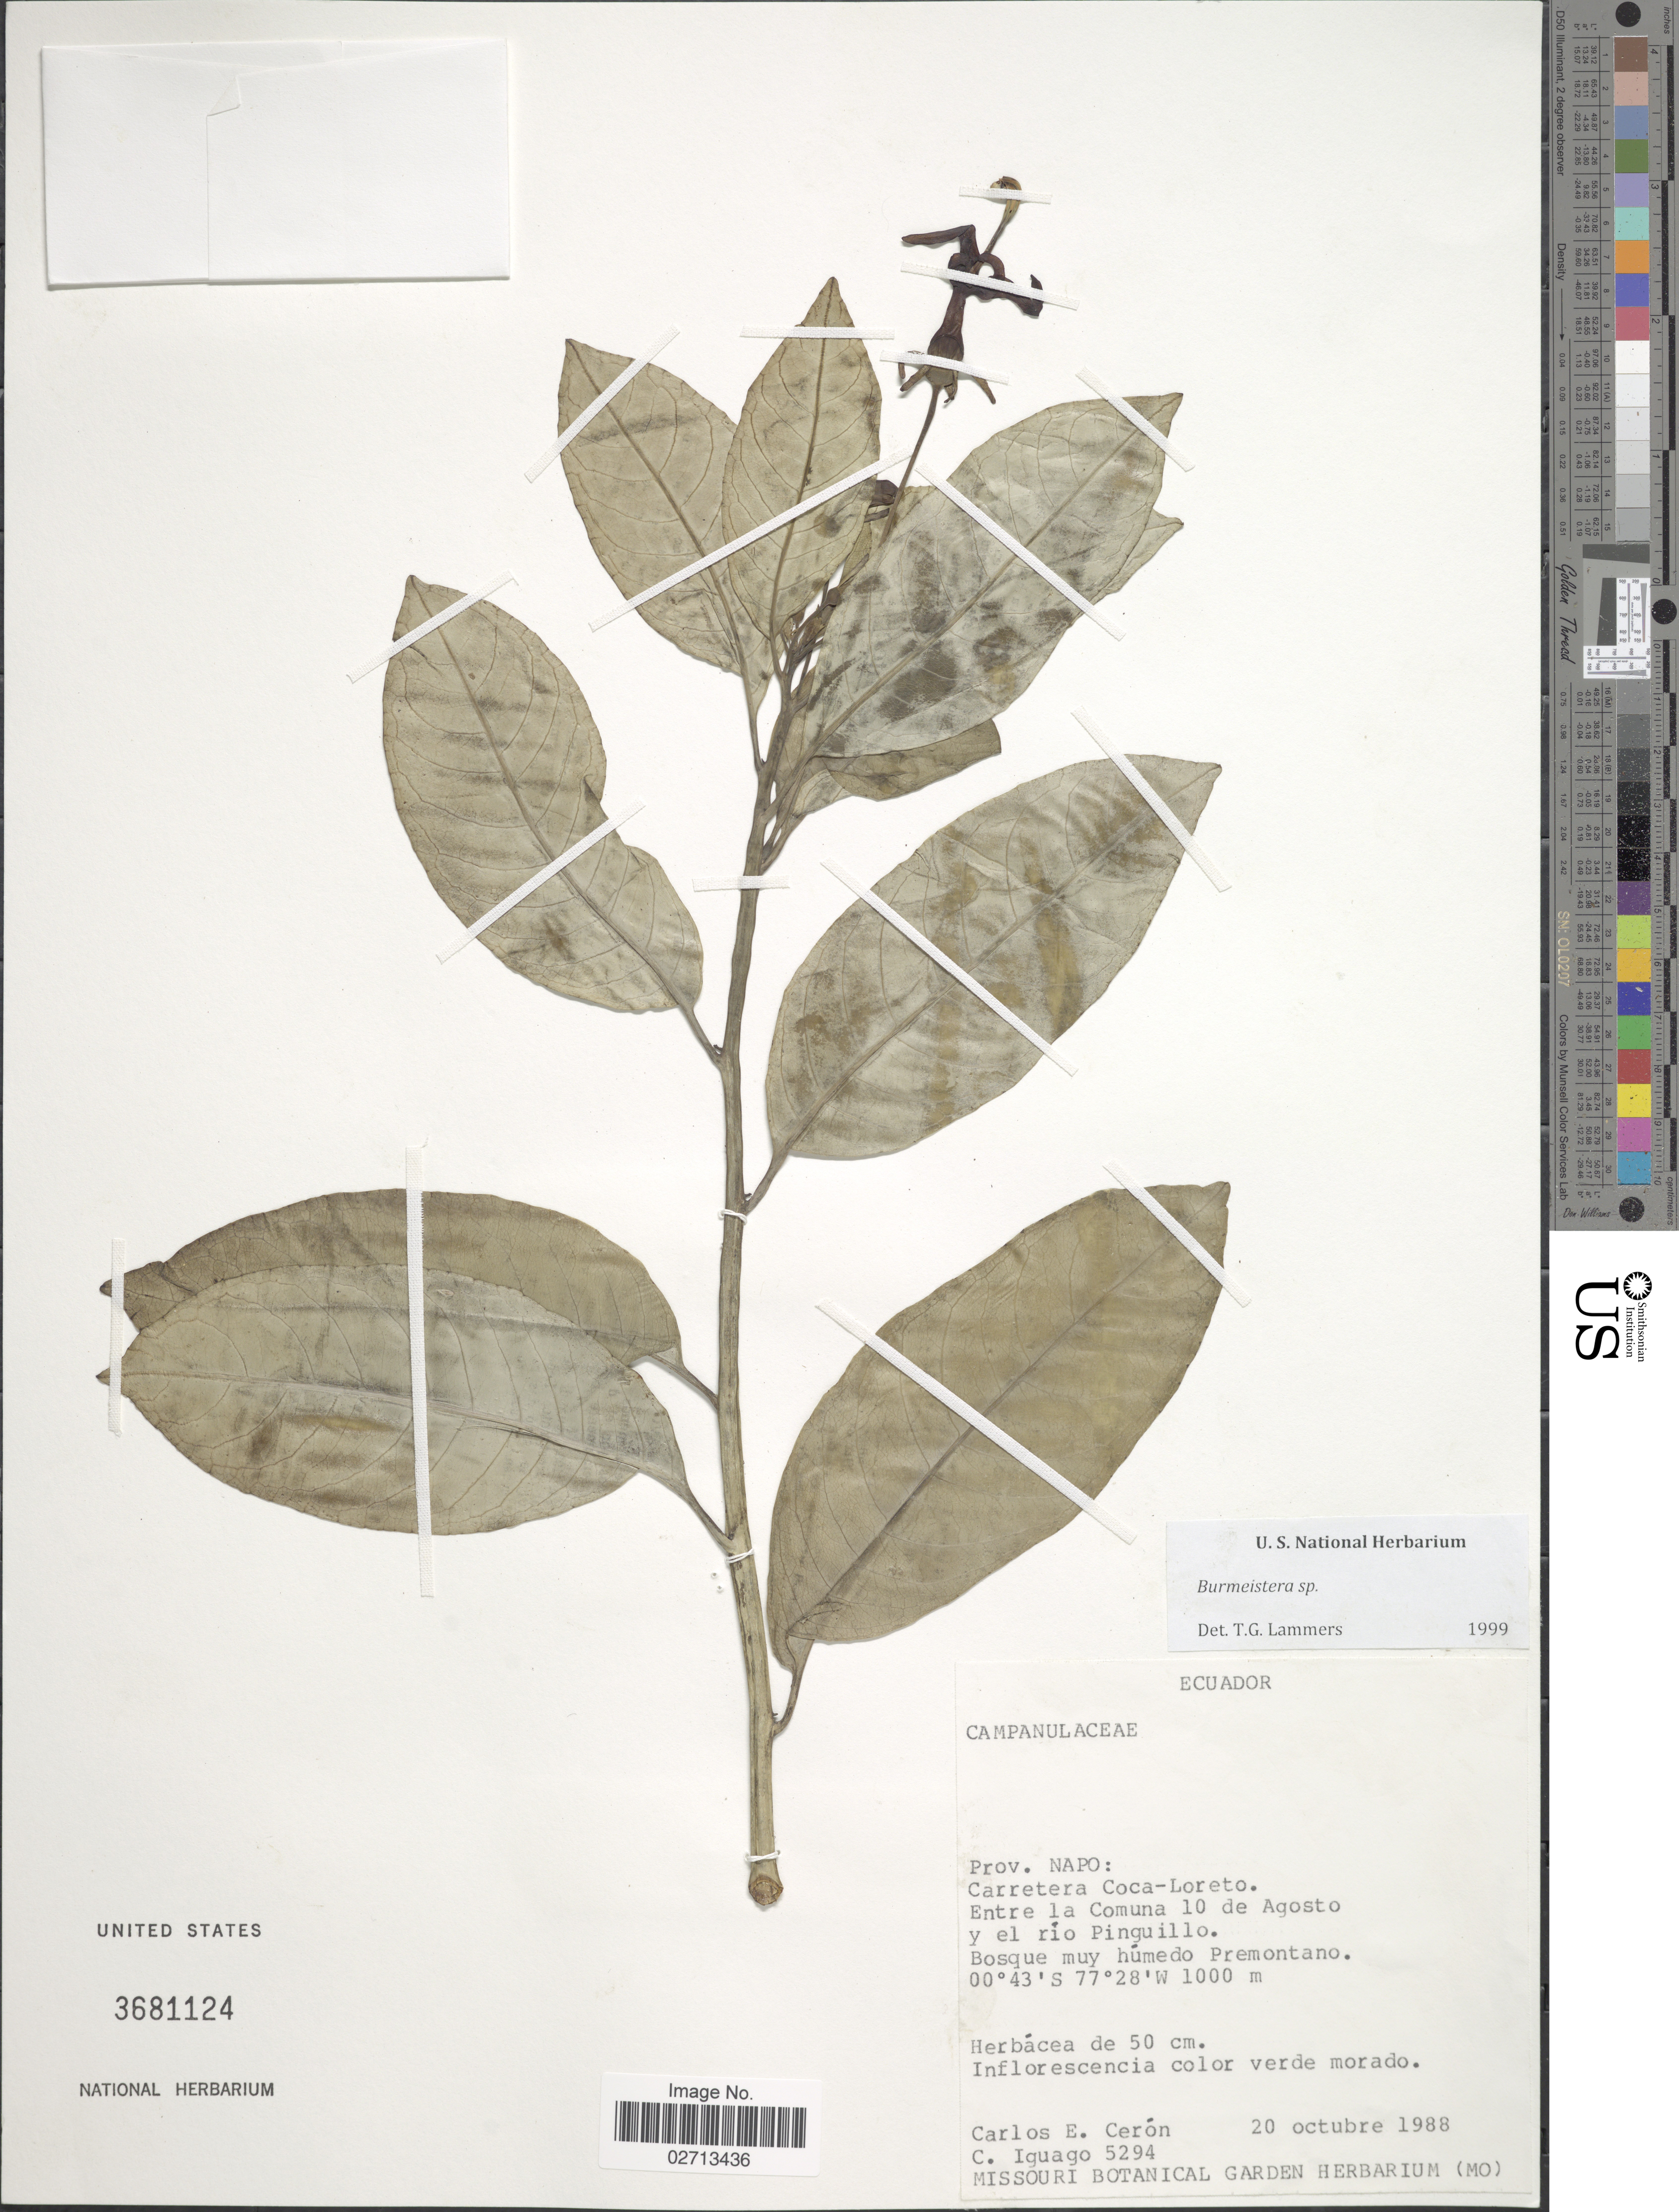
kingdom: Plantae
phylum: Tracheophyta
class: Magnoliopsida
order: Asterales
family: Campanulaceae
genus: Burmeistera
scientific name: Burmeistera sp.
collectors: C. E. Cerón M. & C. Iguago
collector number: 5294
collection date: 1988-10-20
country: Ecuador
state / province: Napo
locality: Carretera Coca-Loreto. Entre la Comuna 10 de Agosto y el río Pinguillo.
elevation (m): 1000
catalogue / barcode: US 3681124